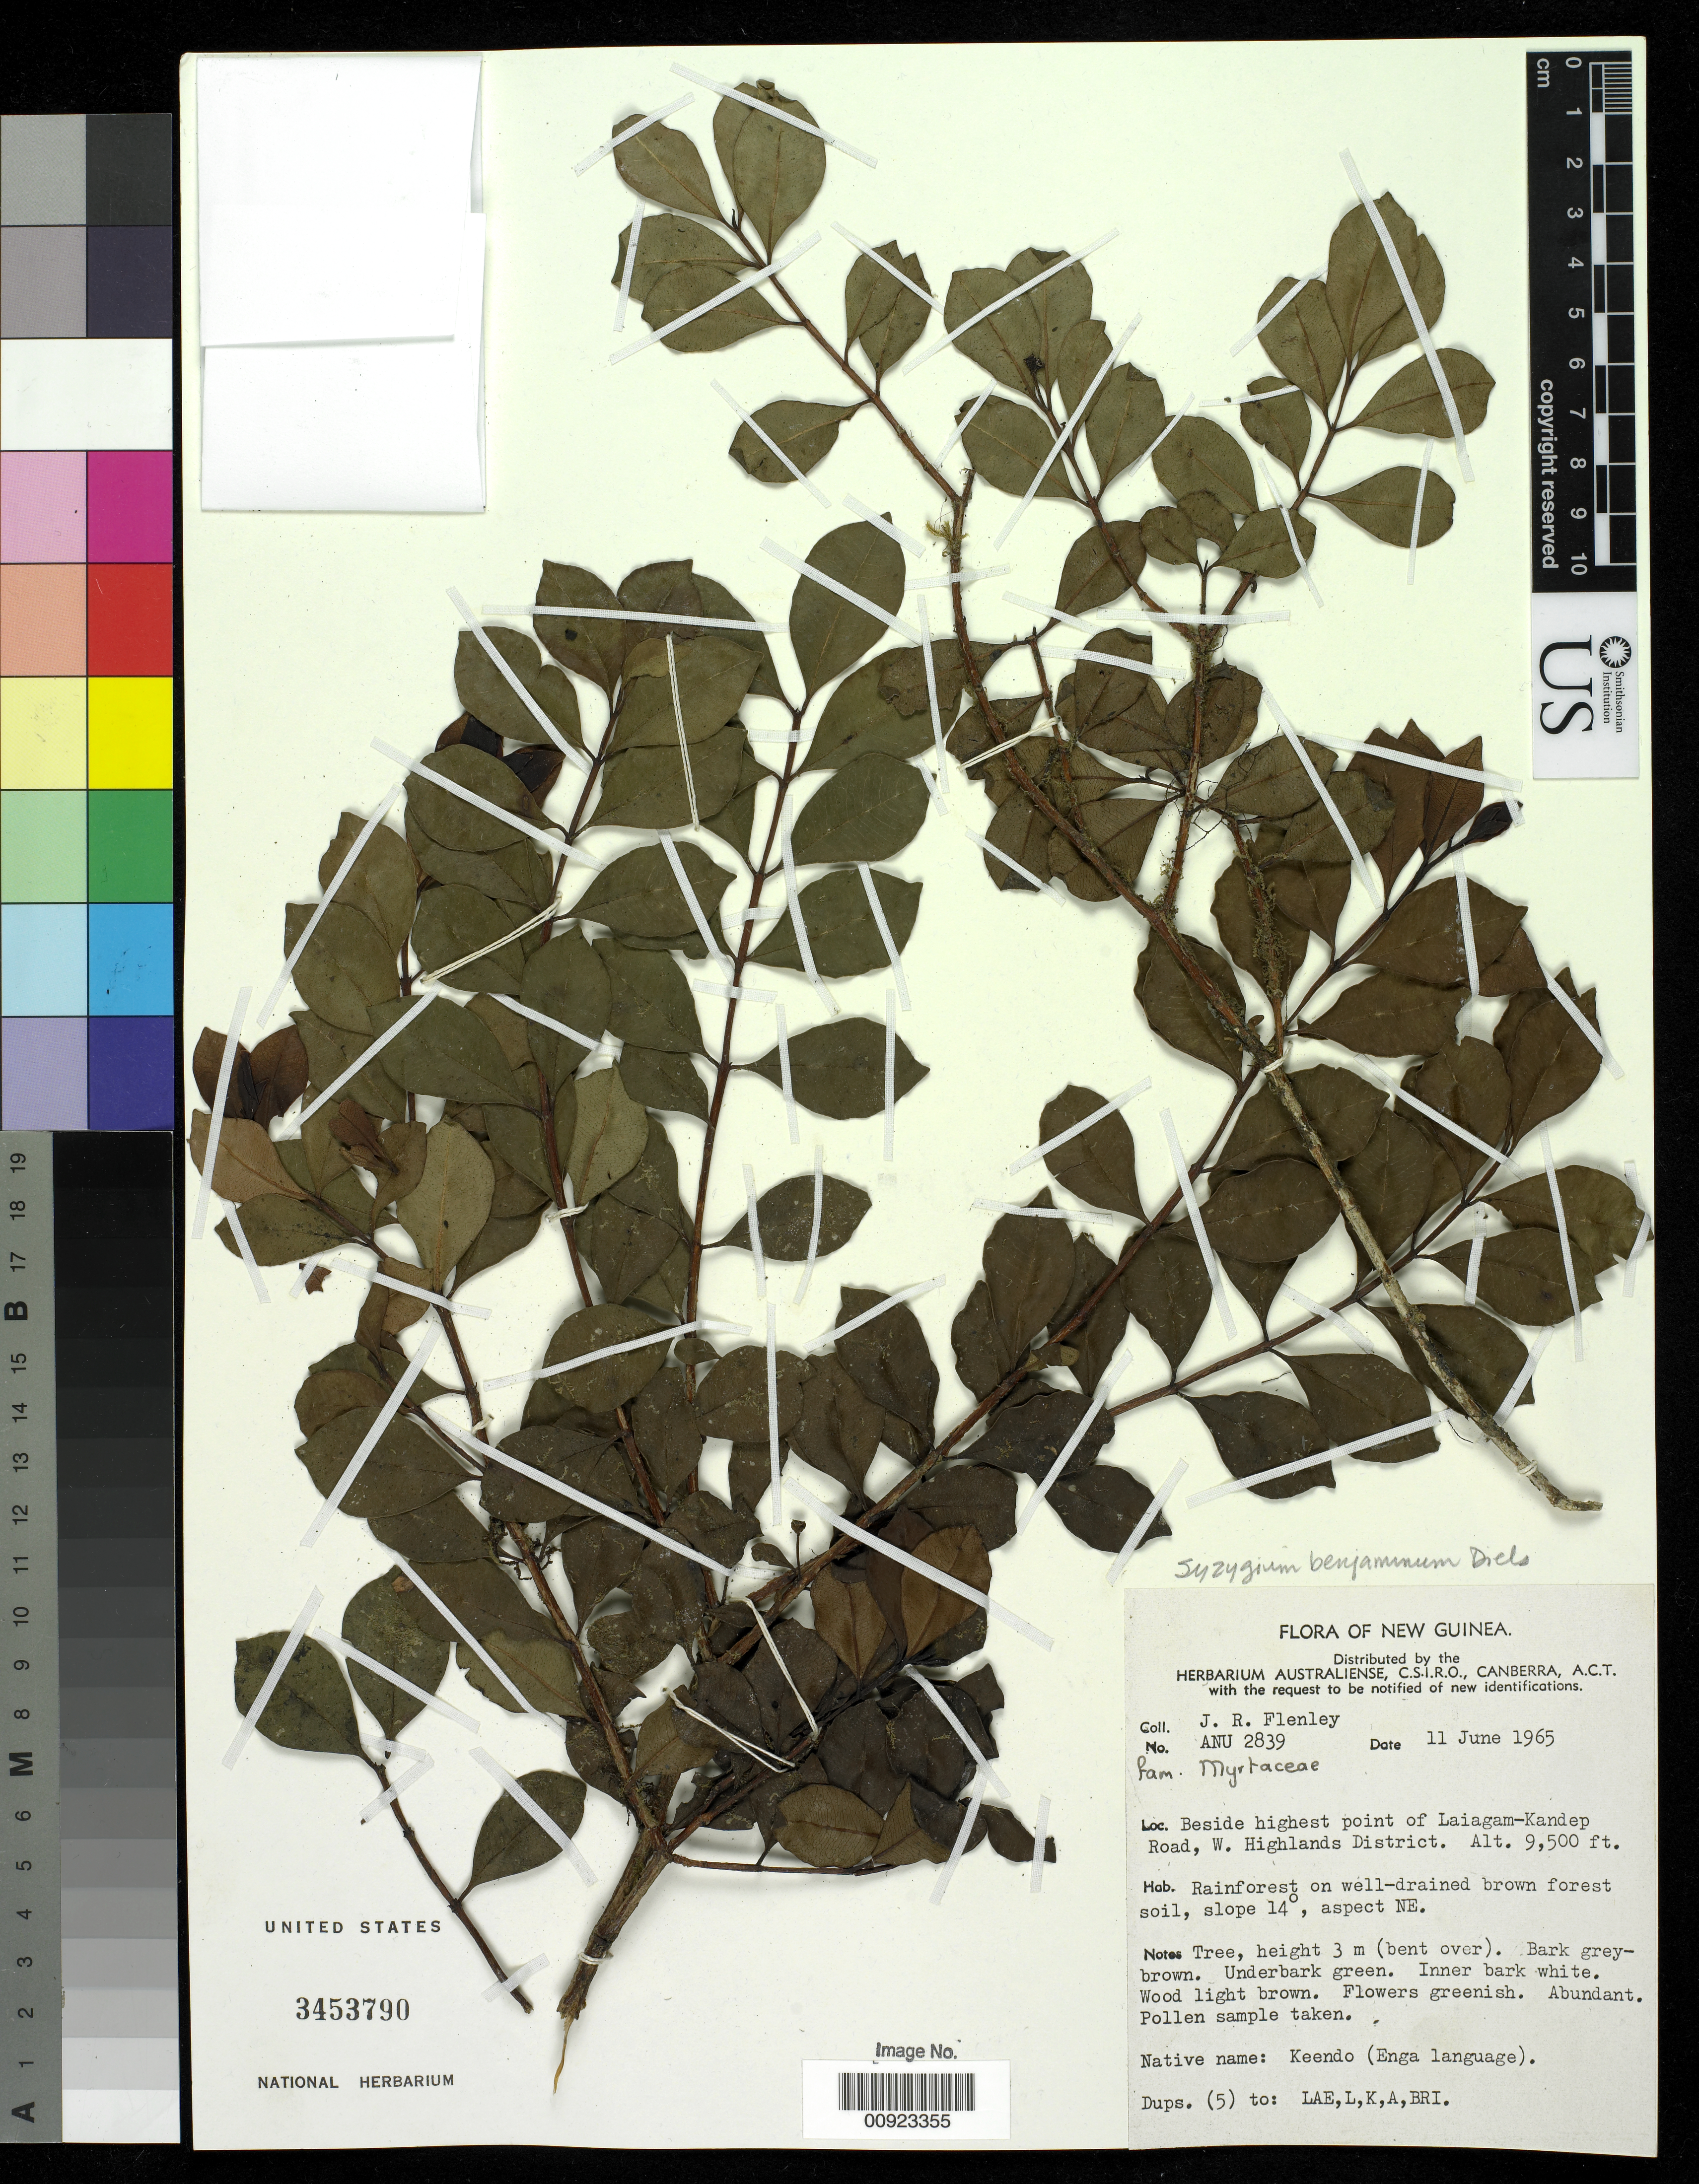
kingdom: Plantae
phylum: Tracheophyta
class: Magnoliopsida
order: Myrtales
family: Myrtaceae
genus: Syzygium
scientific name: Syzygium benjaminum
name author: Diels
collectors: J. Flenley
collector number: ANU 2839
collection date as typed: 11 Jun 1965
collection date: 1965-06-11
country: Papua New Guinea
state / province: Western Highlands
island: New Guinea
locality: Beside highest point of Laiagam-Kandep road.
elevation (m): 2896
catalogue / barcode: US 3453790